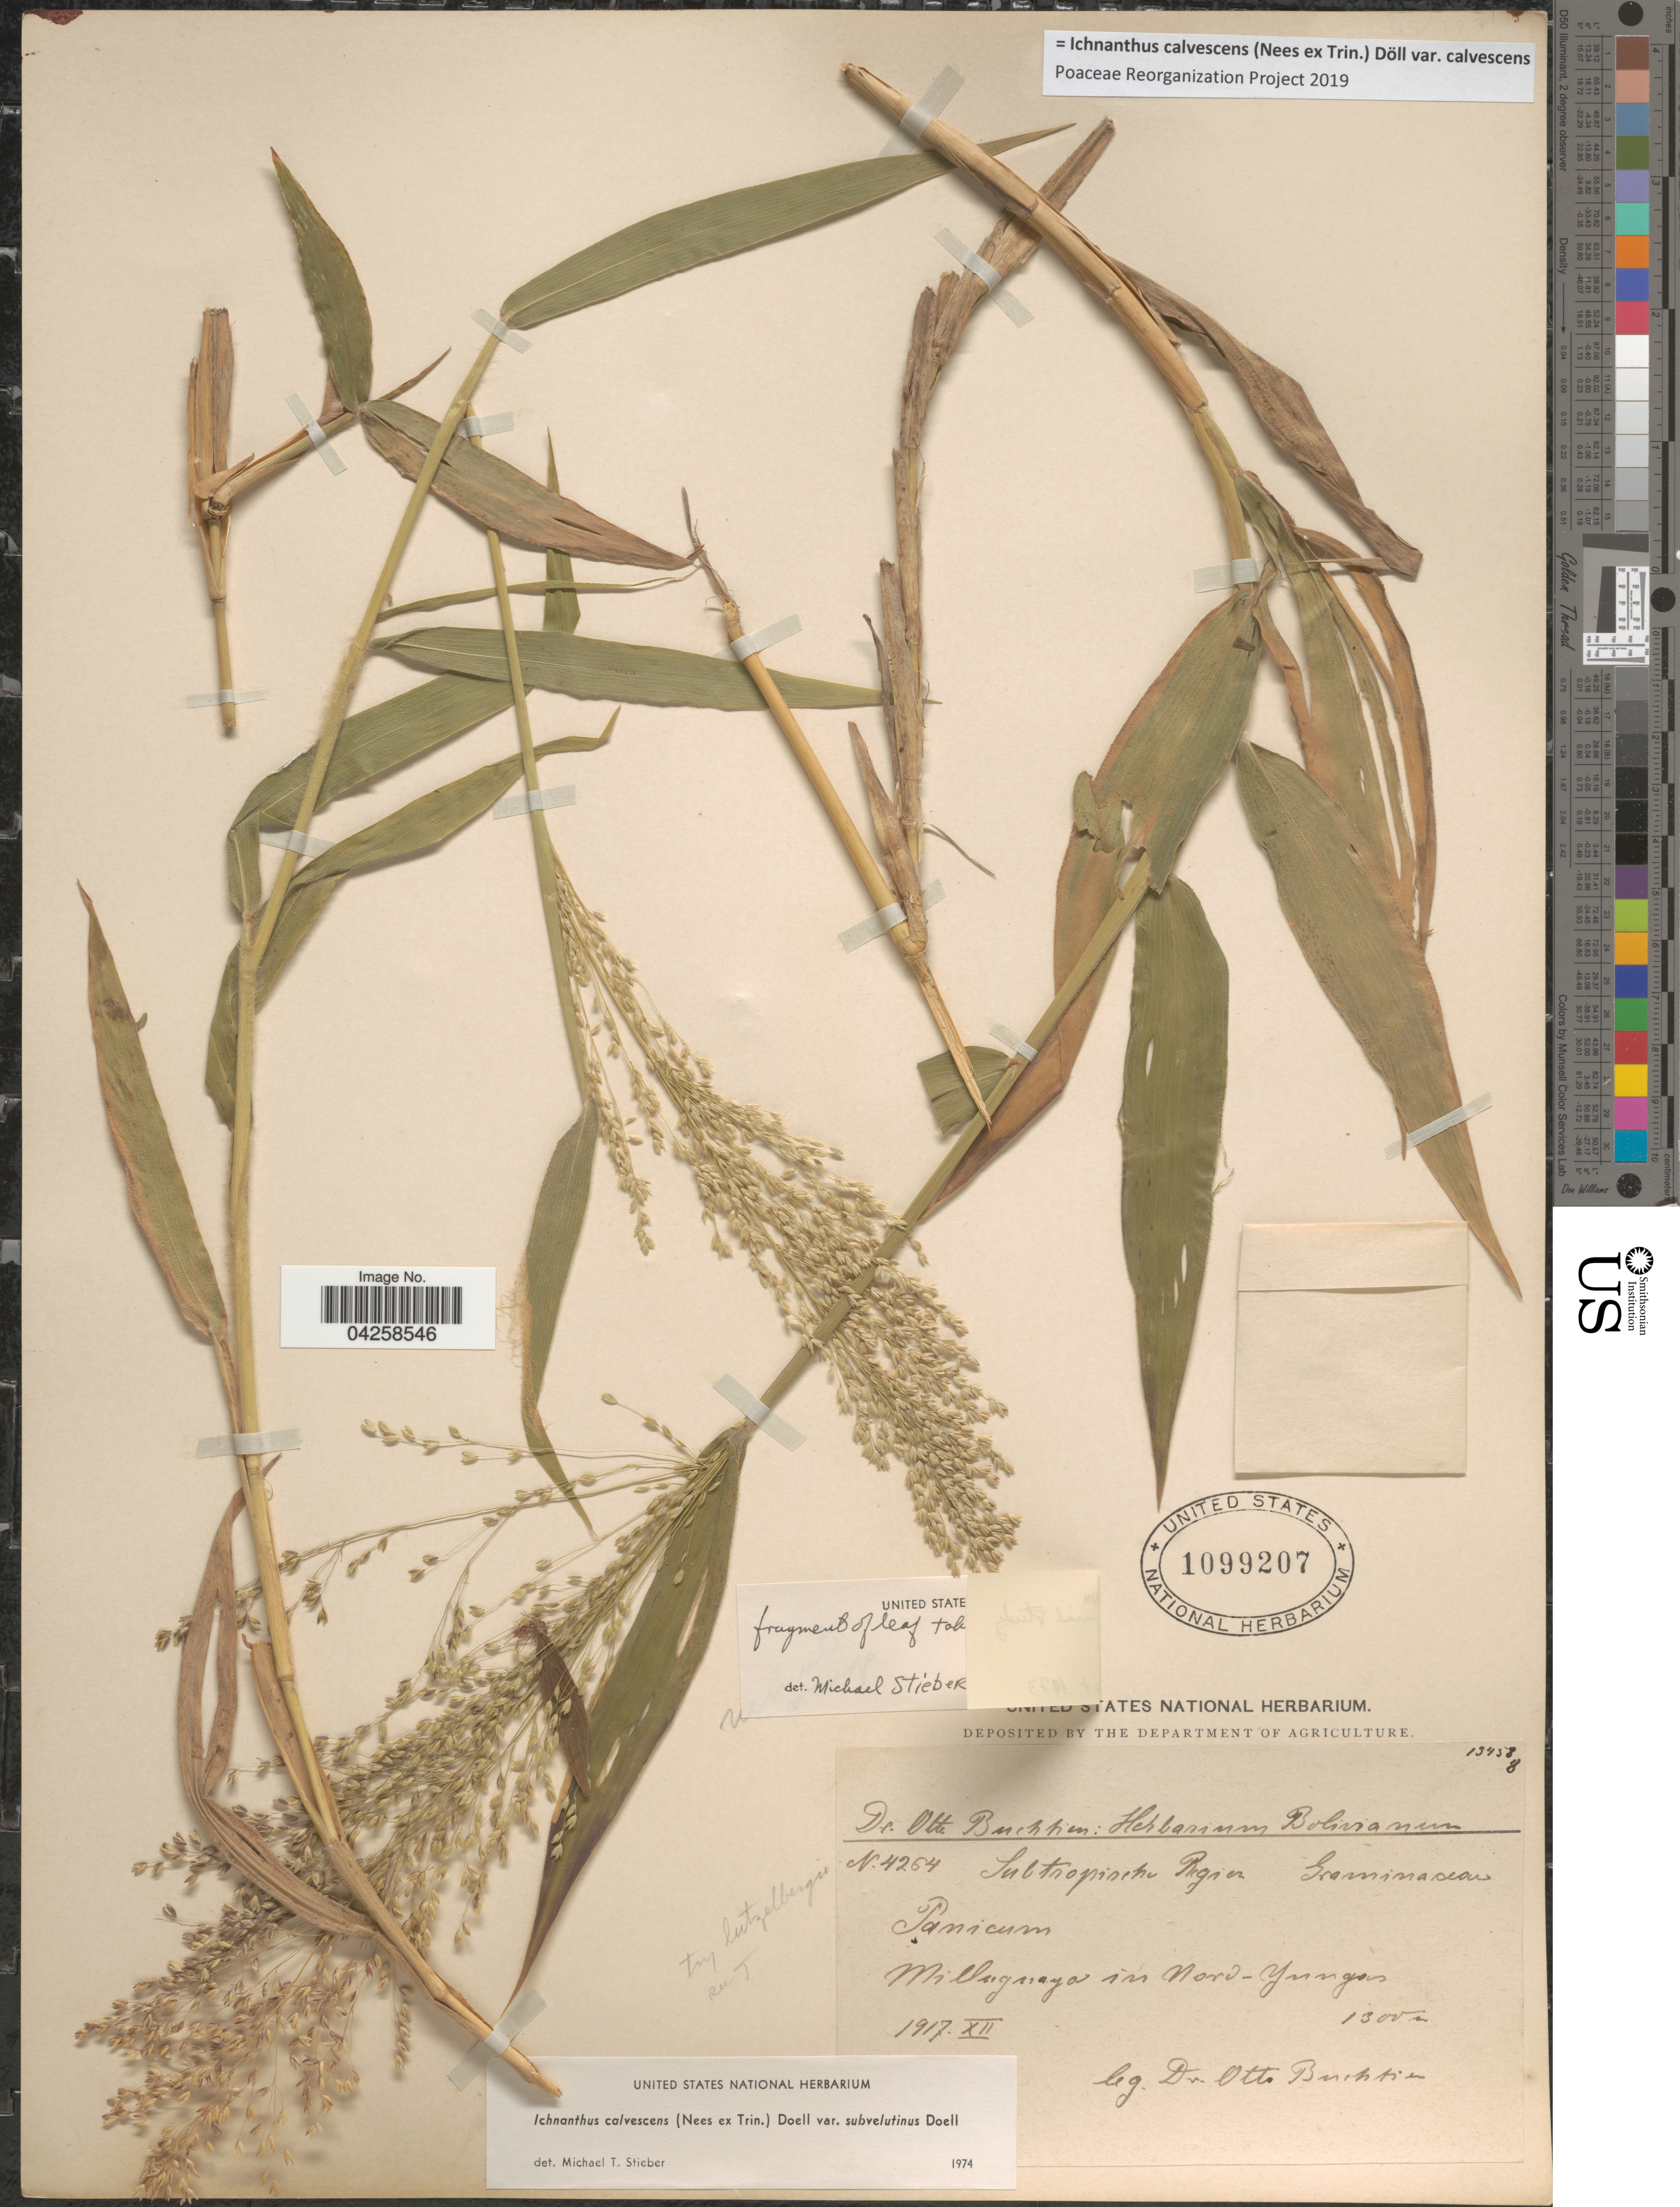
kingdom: Plantae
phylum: Tracheophyta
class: Liliopsida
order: Poales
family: Poaceae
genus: Ichnanthus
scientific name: Ichnanthus calvescens var. calvescens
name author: (Nees ex Trin.) Döll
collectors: O. Buchtien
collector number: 4264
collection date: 1917-12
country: Bolivia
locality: Subtropische Region. Milluguaya in Nord-Yungas.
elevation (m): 1300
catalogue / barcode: US 1099207